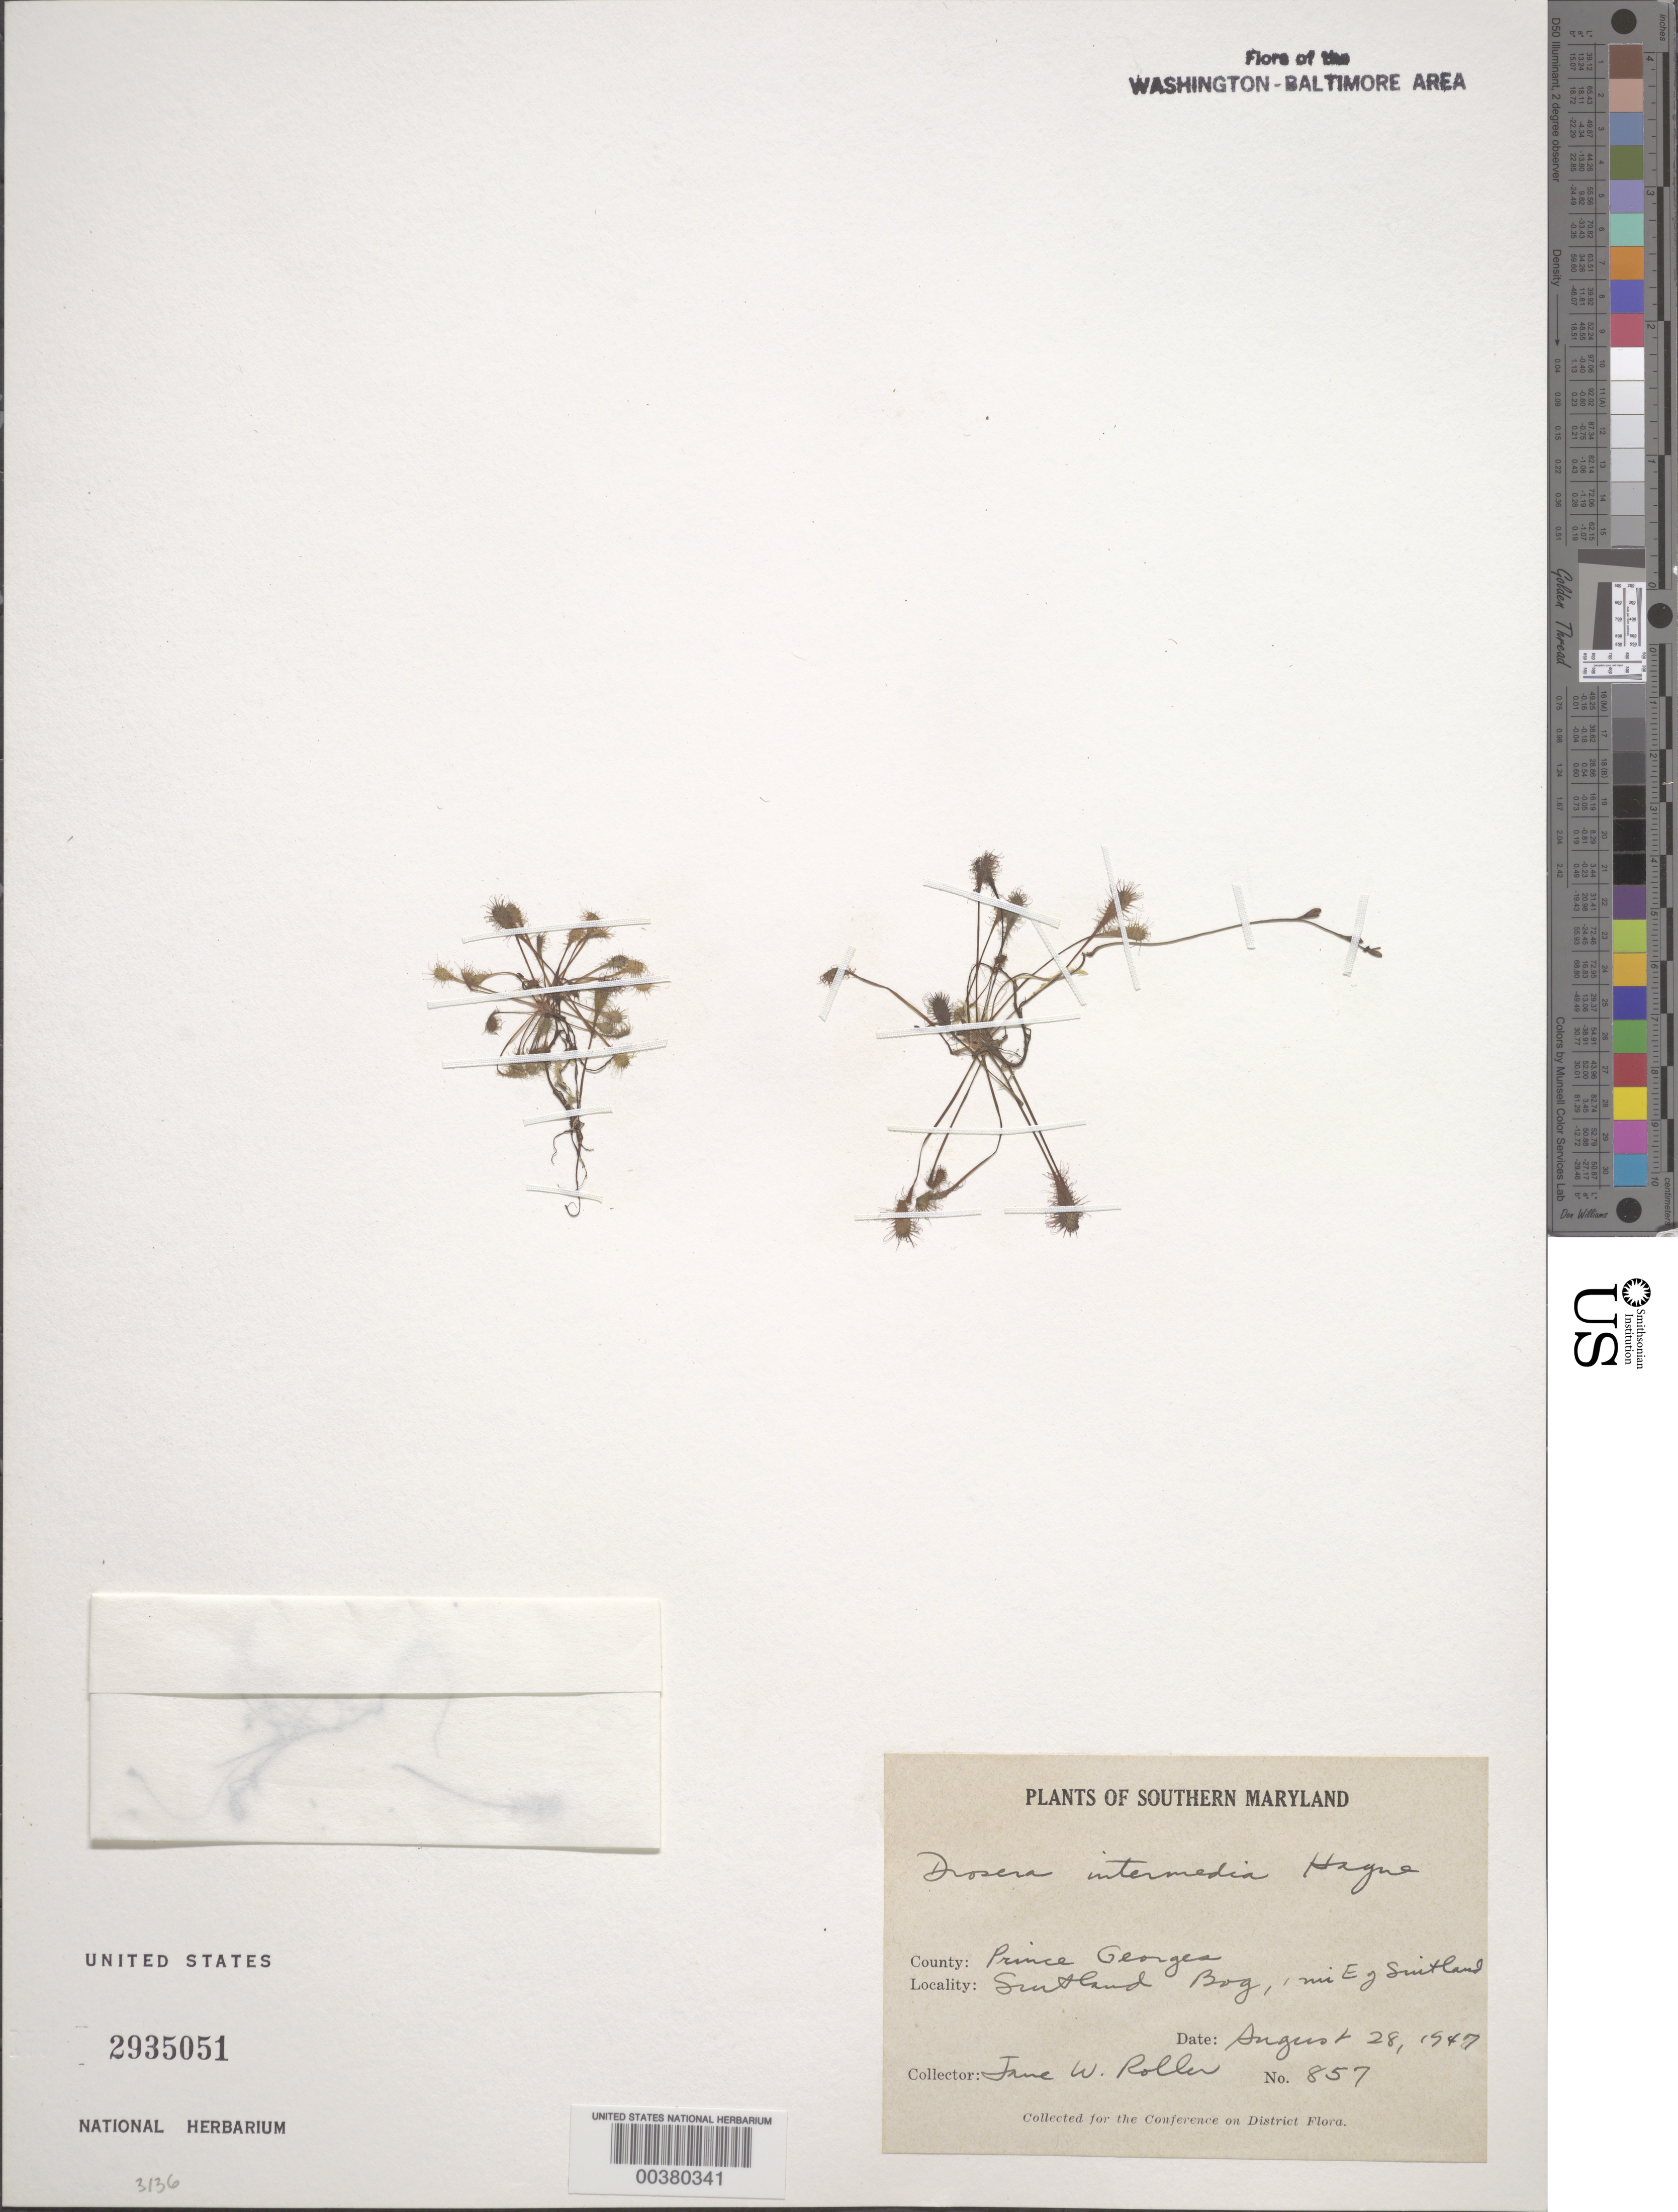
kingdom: Plantae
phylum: Tracheophyta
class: Magnoliopsida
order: Caryophyllales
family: Droseraceae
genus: Drosera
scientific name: Drosera intermedia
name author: Hayne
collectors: J. W. Roller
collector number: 857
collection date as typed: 28 Aug 1947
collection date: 1947-08-28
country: United States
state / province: Maryland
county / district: Prince George's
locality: Suitland Bog, east of Suitland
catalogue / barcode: US 2935051